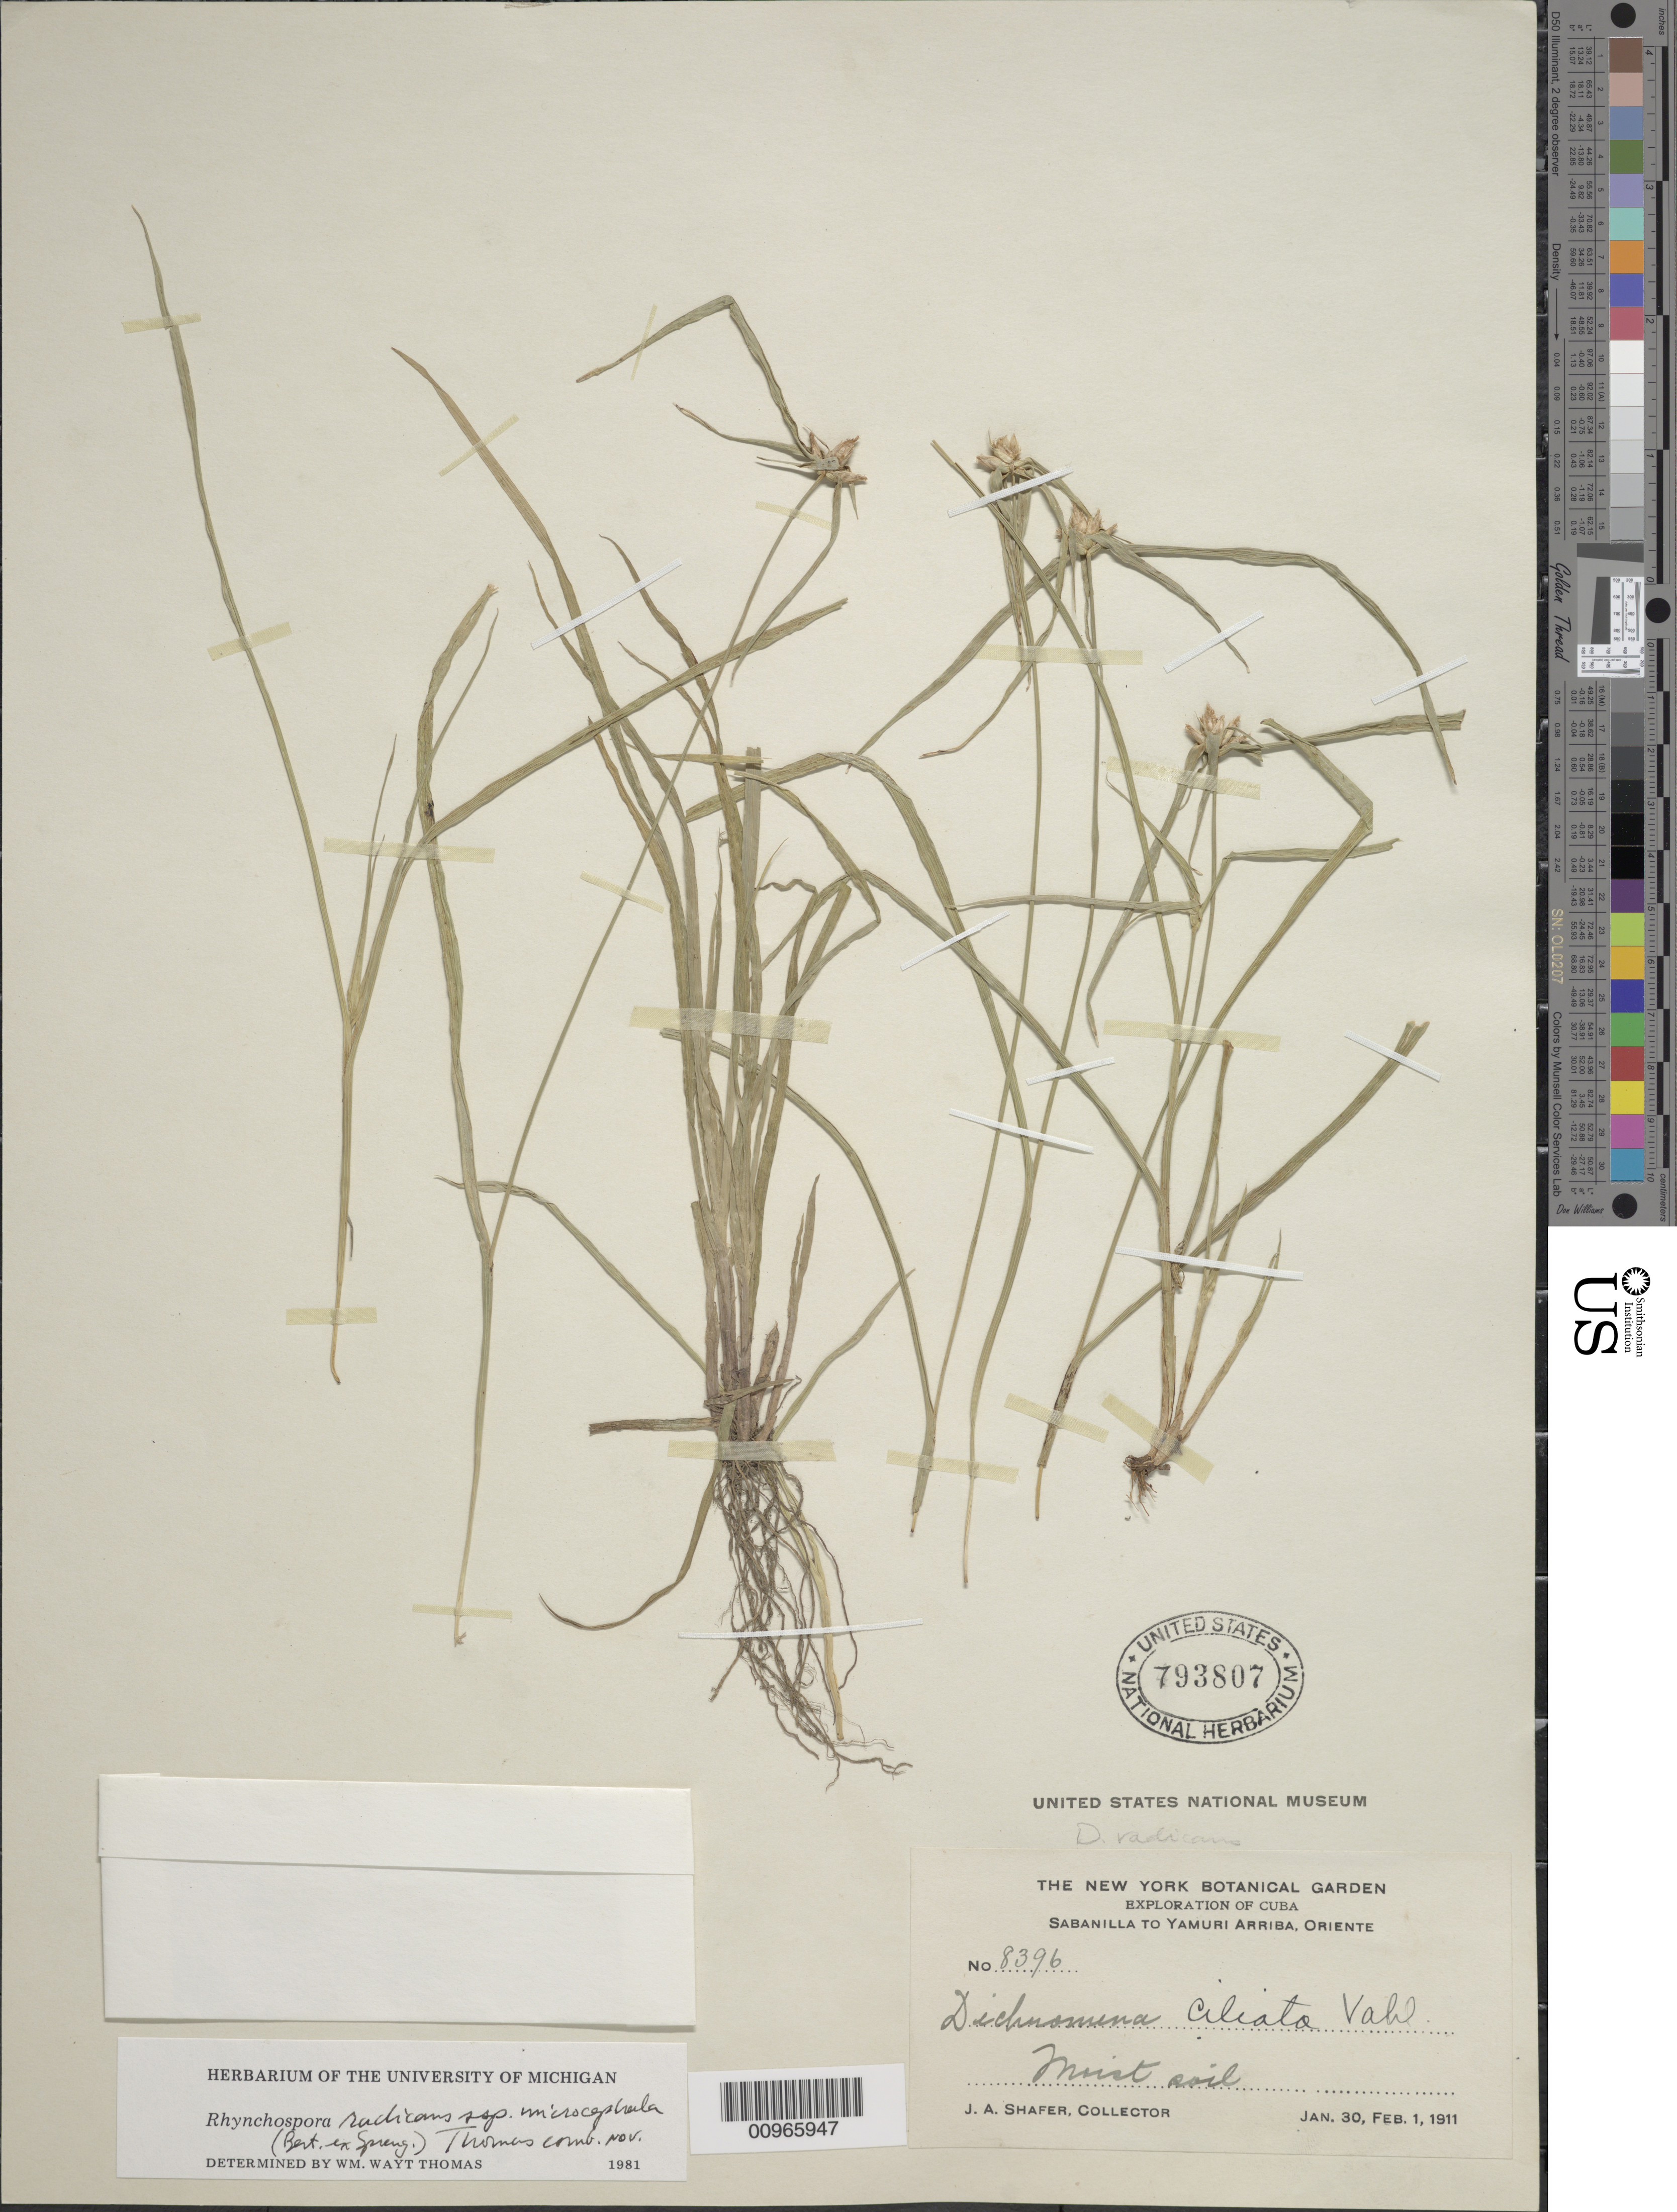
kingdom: Plantae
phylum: Tracheophyta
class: Liliopsida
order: Poales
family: Cyperaceae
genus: Rhynchospora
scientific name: Rhynchospora radicans subsp. microcephala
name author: (Bertero ex Spreng.) W.W. Thomas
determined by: Thomas, W. W.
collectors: J. A. Shafer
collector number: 8396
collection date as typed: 30 Jan 1911 to 01 Feb 1911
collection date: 1911-01-30/1911-02-01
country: Cuba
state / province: Oriente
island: Cuba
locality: Sabanilla to Yamuri Arriba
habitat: Moist soil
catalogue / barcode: US 793807